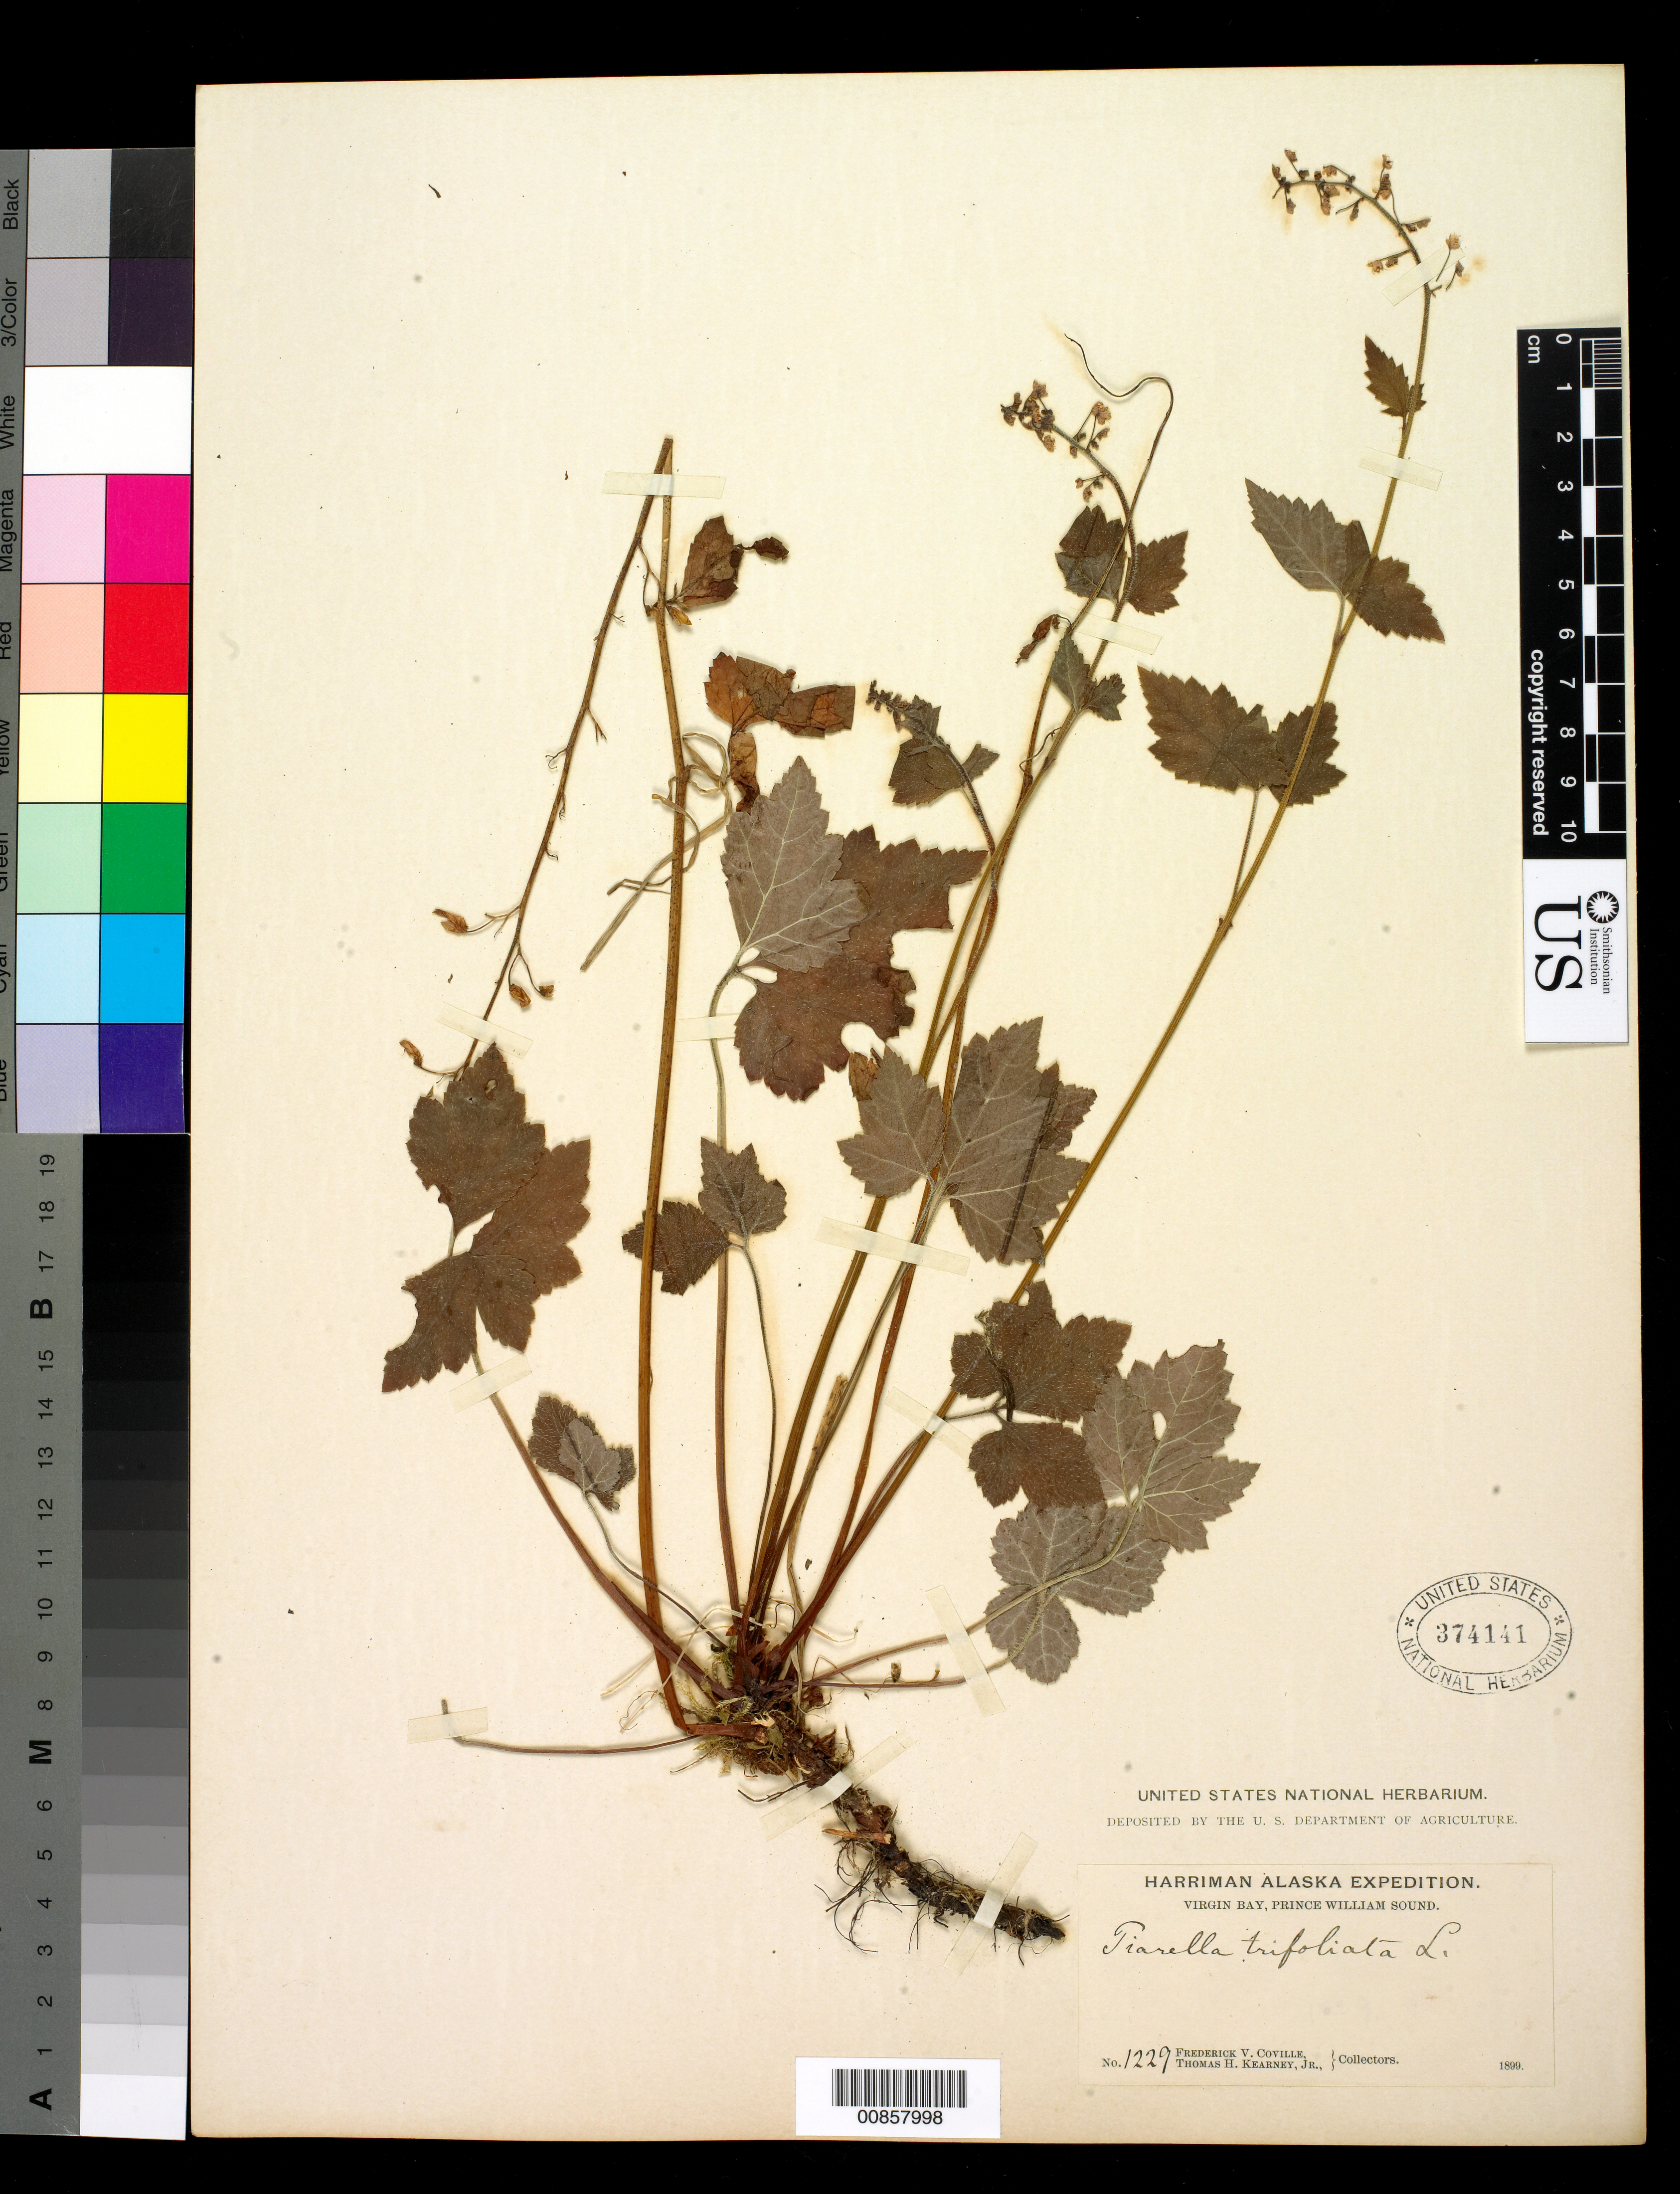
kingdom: Plantae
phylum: Tracheophyta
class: Magnoliopsida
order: Saxifragales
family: Saxifragaceae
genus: Tiarella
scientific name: Tiarella trifoliata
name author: L.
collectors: F. V. Coville & T. H. Kearney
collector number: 1229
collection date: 1899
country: United States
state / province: Alaska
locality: Virgin Bay, Prince William Sound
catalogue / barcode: US 374141